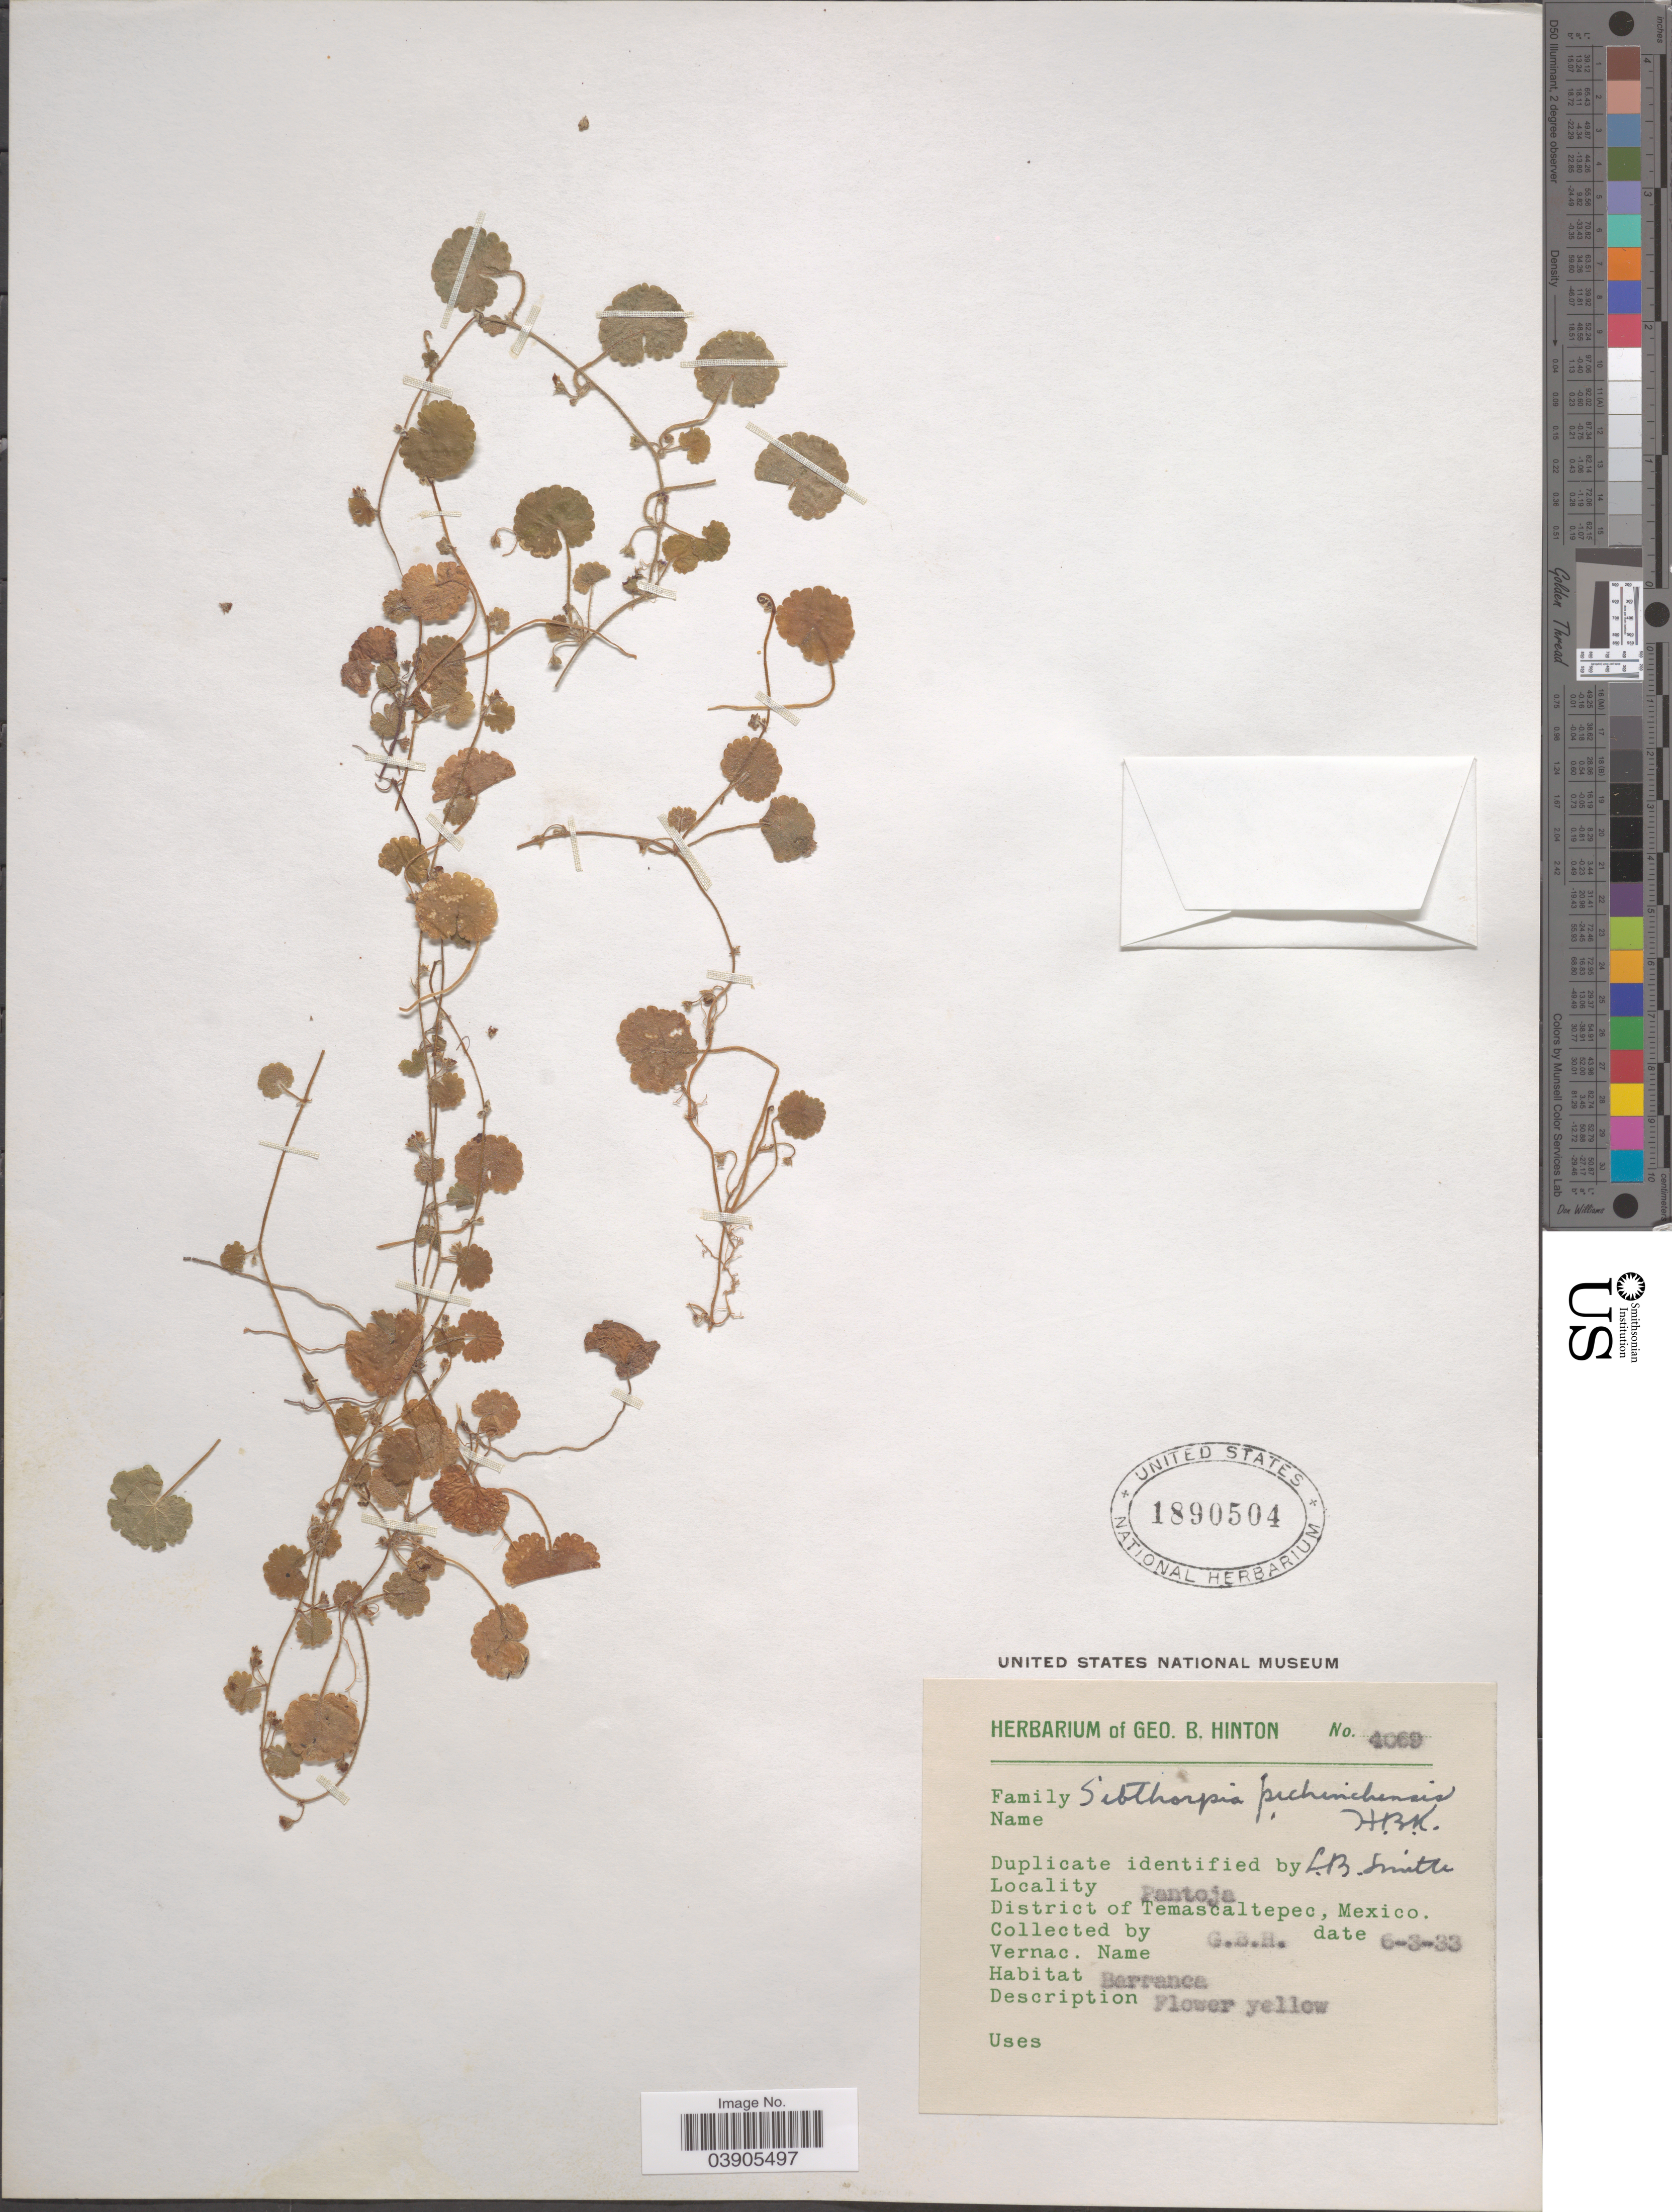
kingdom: Plantae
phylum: Tracheophyta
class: Magnoliopsida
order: Lamiales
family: Plantaginaceae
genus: Sibthorpia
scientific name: Sibthorpia repens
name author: (L.) Kuntze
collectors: G. B. Hinton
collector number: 4069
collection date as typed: Transcribed d/m/y: 6/3/33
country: Mexico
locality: Pantoja. District of Temascaltepec.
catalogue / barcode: US 1890504